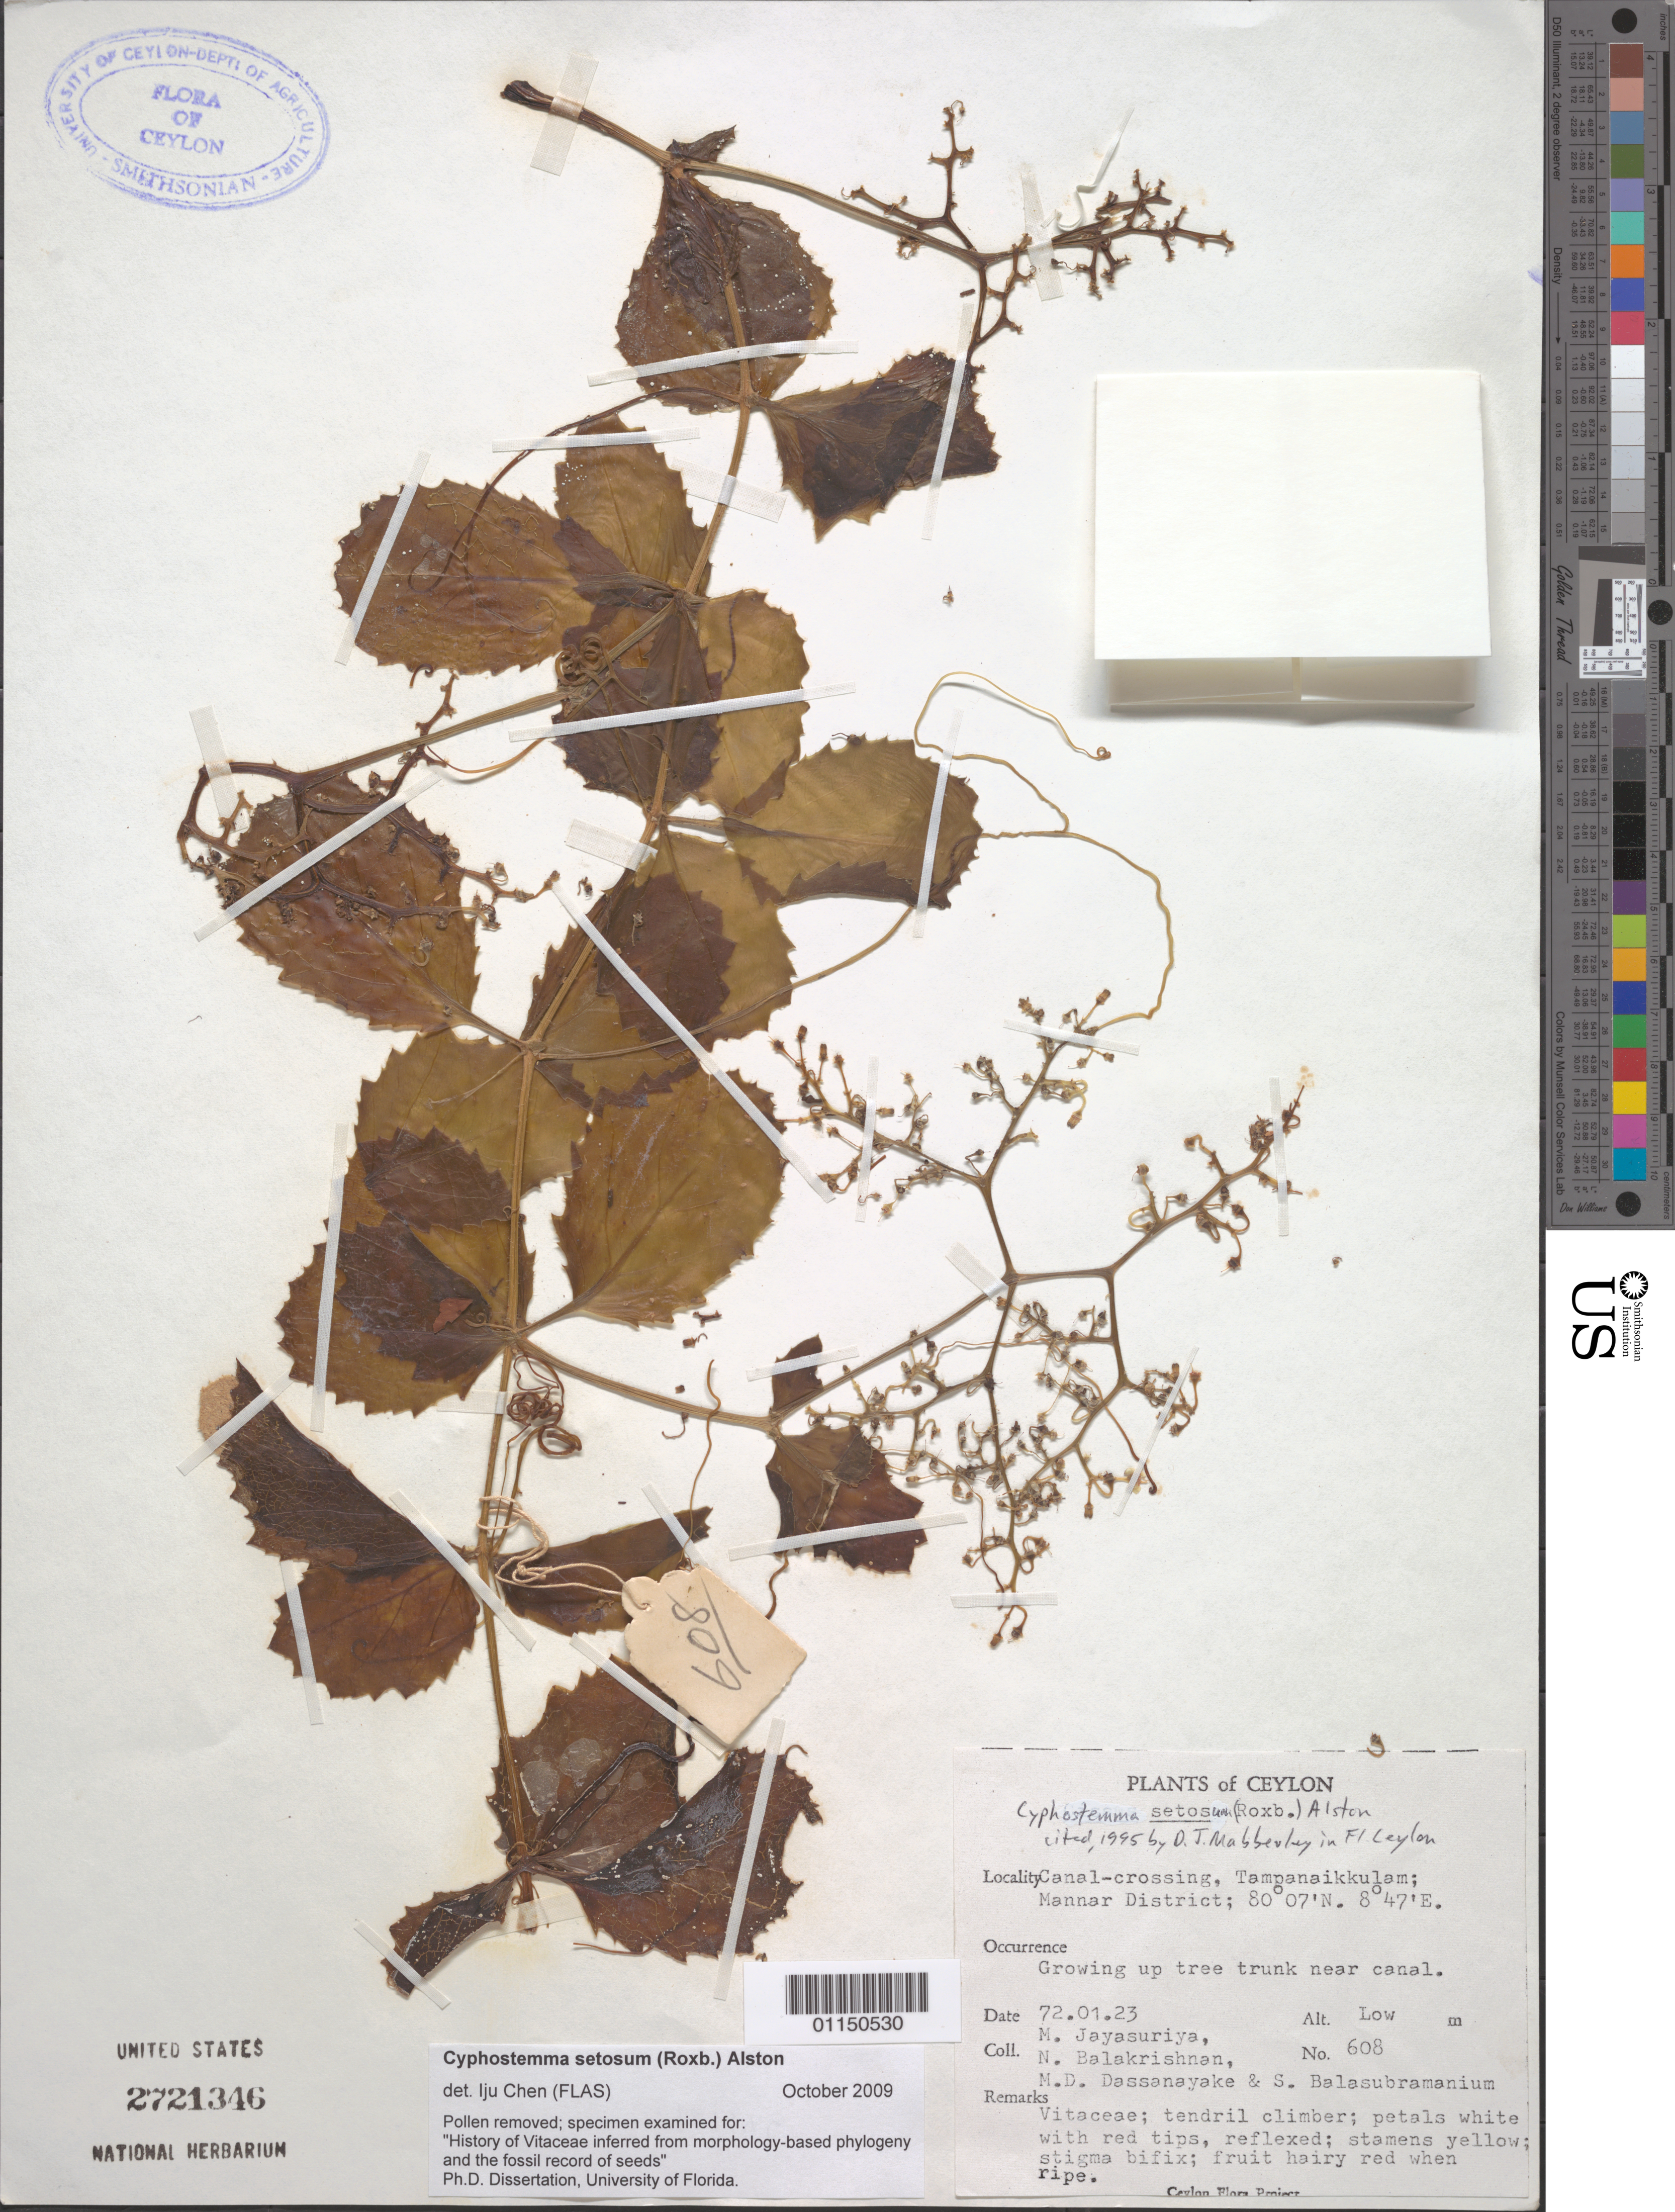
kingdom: Plantae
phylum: Tracheophyta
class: Magnoliopsida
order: Vitales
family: Vitaceae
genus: Cyphostemma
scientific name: Cyphostemma setosum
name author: (Roxb.) Alston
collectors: A. H. Jayasuriya, N. P. Balakrishnan, M. Dassanayake & S. Balasubramanium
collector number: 608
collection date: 1972-01-23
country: Sri Lanka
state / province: Northern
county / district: Mannar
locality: Canal-crossing, Tampanaikkulam.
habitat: Growing up tree trunk near canal. Tendril climber.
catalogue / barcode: US 2721346